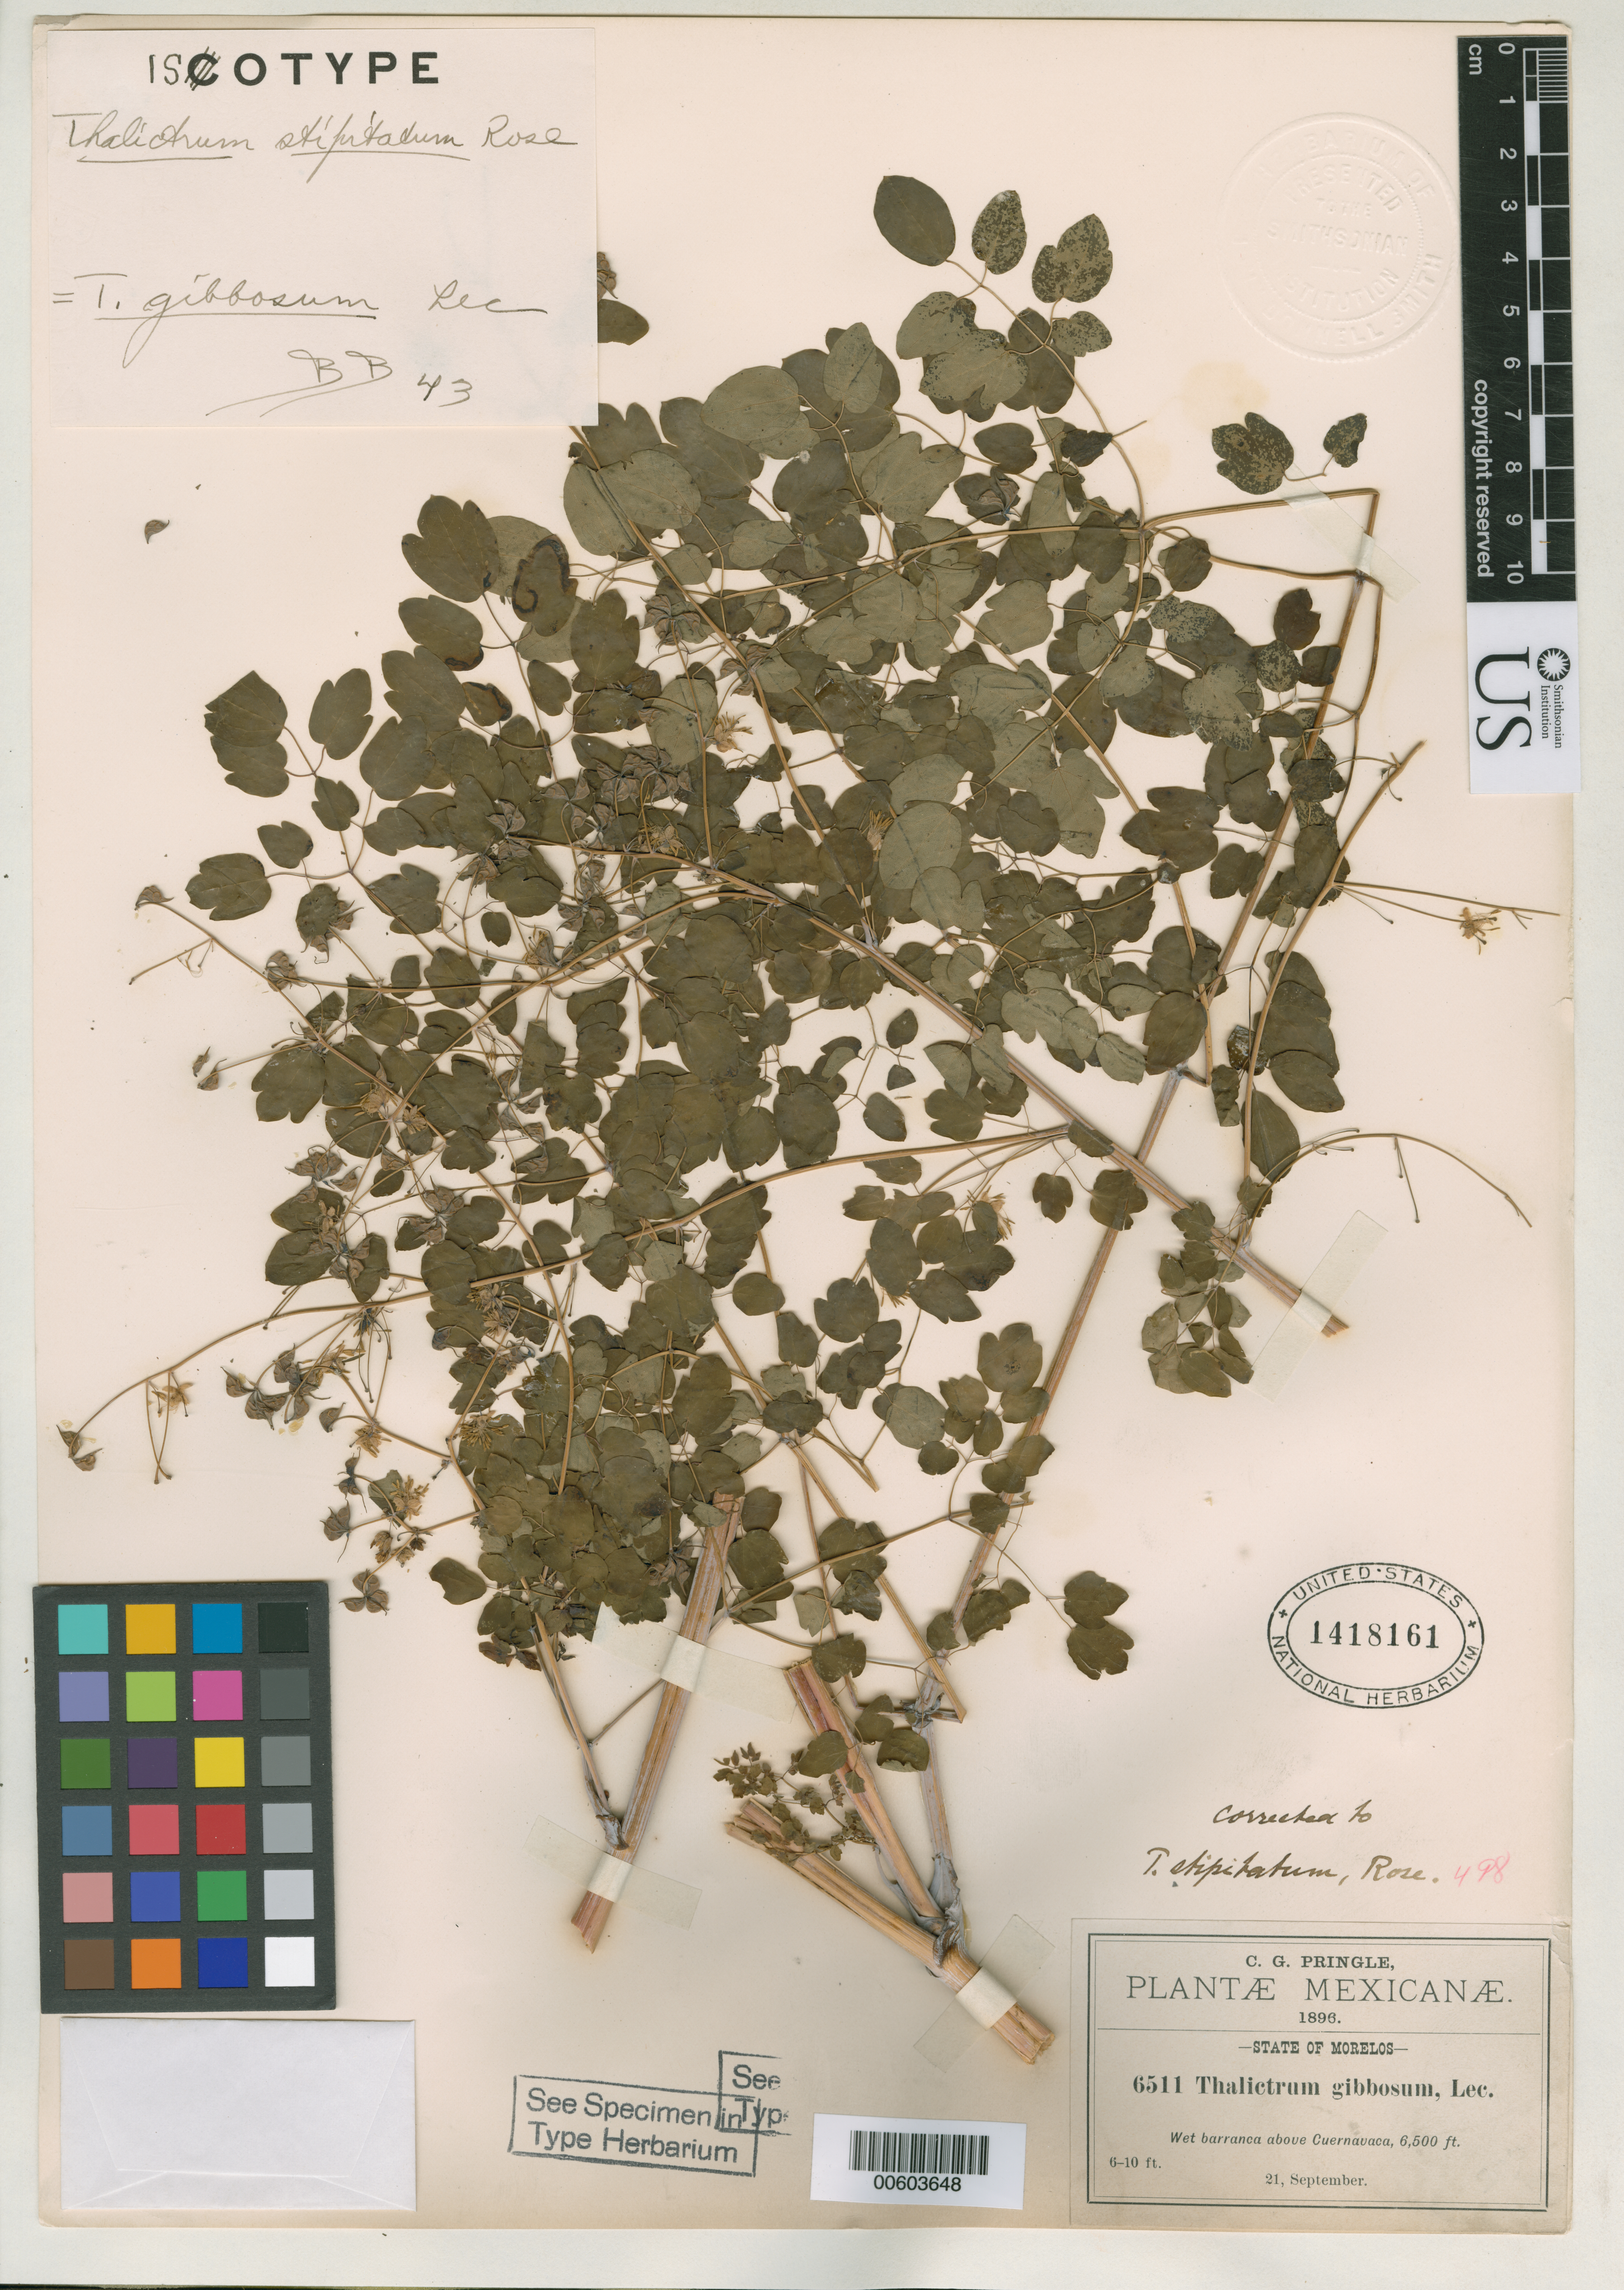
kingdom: Plantae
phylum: Tracheophyta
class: Magnoliopsida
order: Ranunculales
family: Ranunculaceae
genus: Thalictrum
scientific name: Thalictrum stipitatum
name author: Rose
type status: Isotype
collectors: C. G. Pringle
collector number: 6511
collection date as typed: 21 Sep 1896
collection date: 1896-09-21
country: Mexico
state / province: Morelos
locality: Wet barranca above Cuernavaca.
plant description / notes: Specimen ex herb. John Donnell Smith.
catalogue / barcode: US 1418161